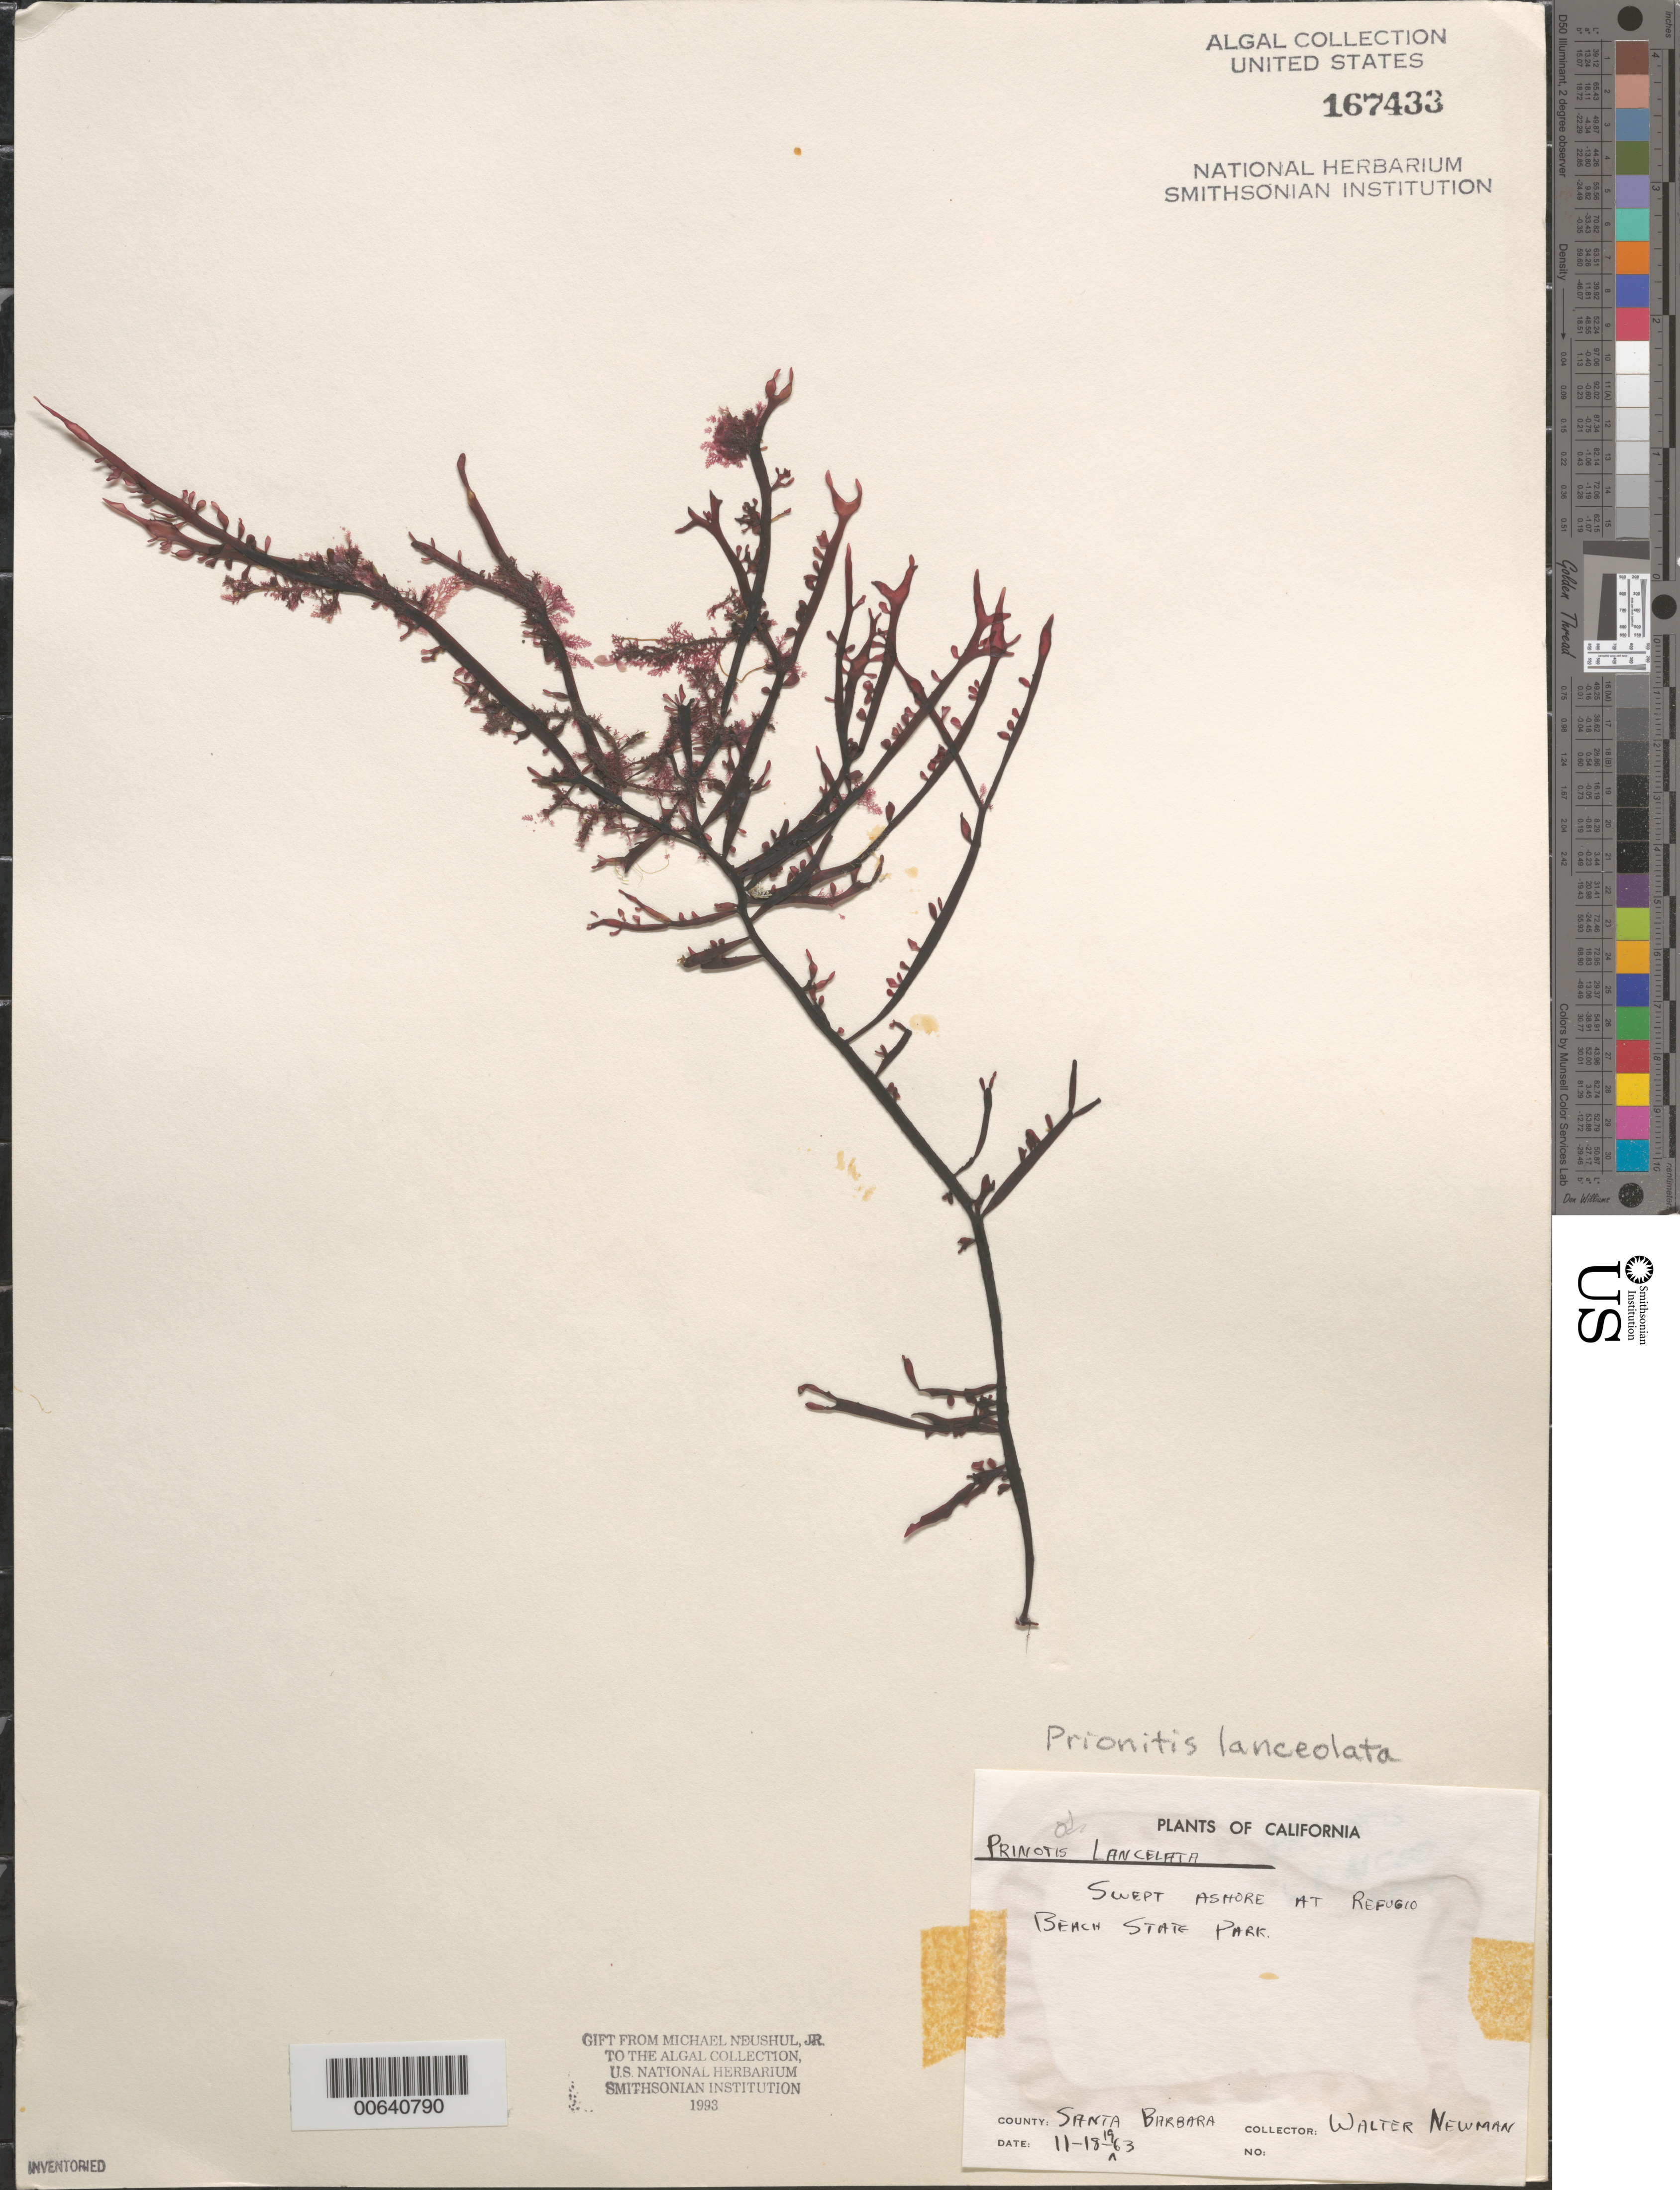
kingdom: Plantae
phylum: Rhodophyta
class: Florideophyceae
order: Cryptonemiales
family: Cryptonemiaceae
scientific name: Prionitis lanceolata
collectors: W. Newman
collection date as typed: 18 Nov 1963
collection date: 1963-11-18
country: United States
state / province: California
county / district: Santa Barbara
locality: Refugio Beach State Park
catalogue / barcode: US 167433